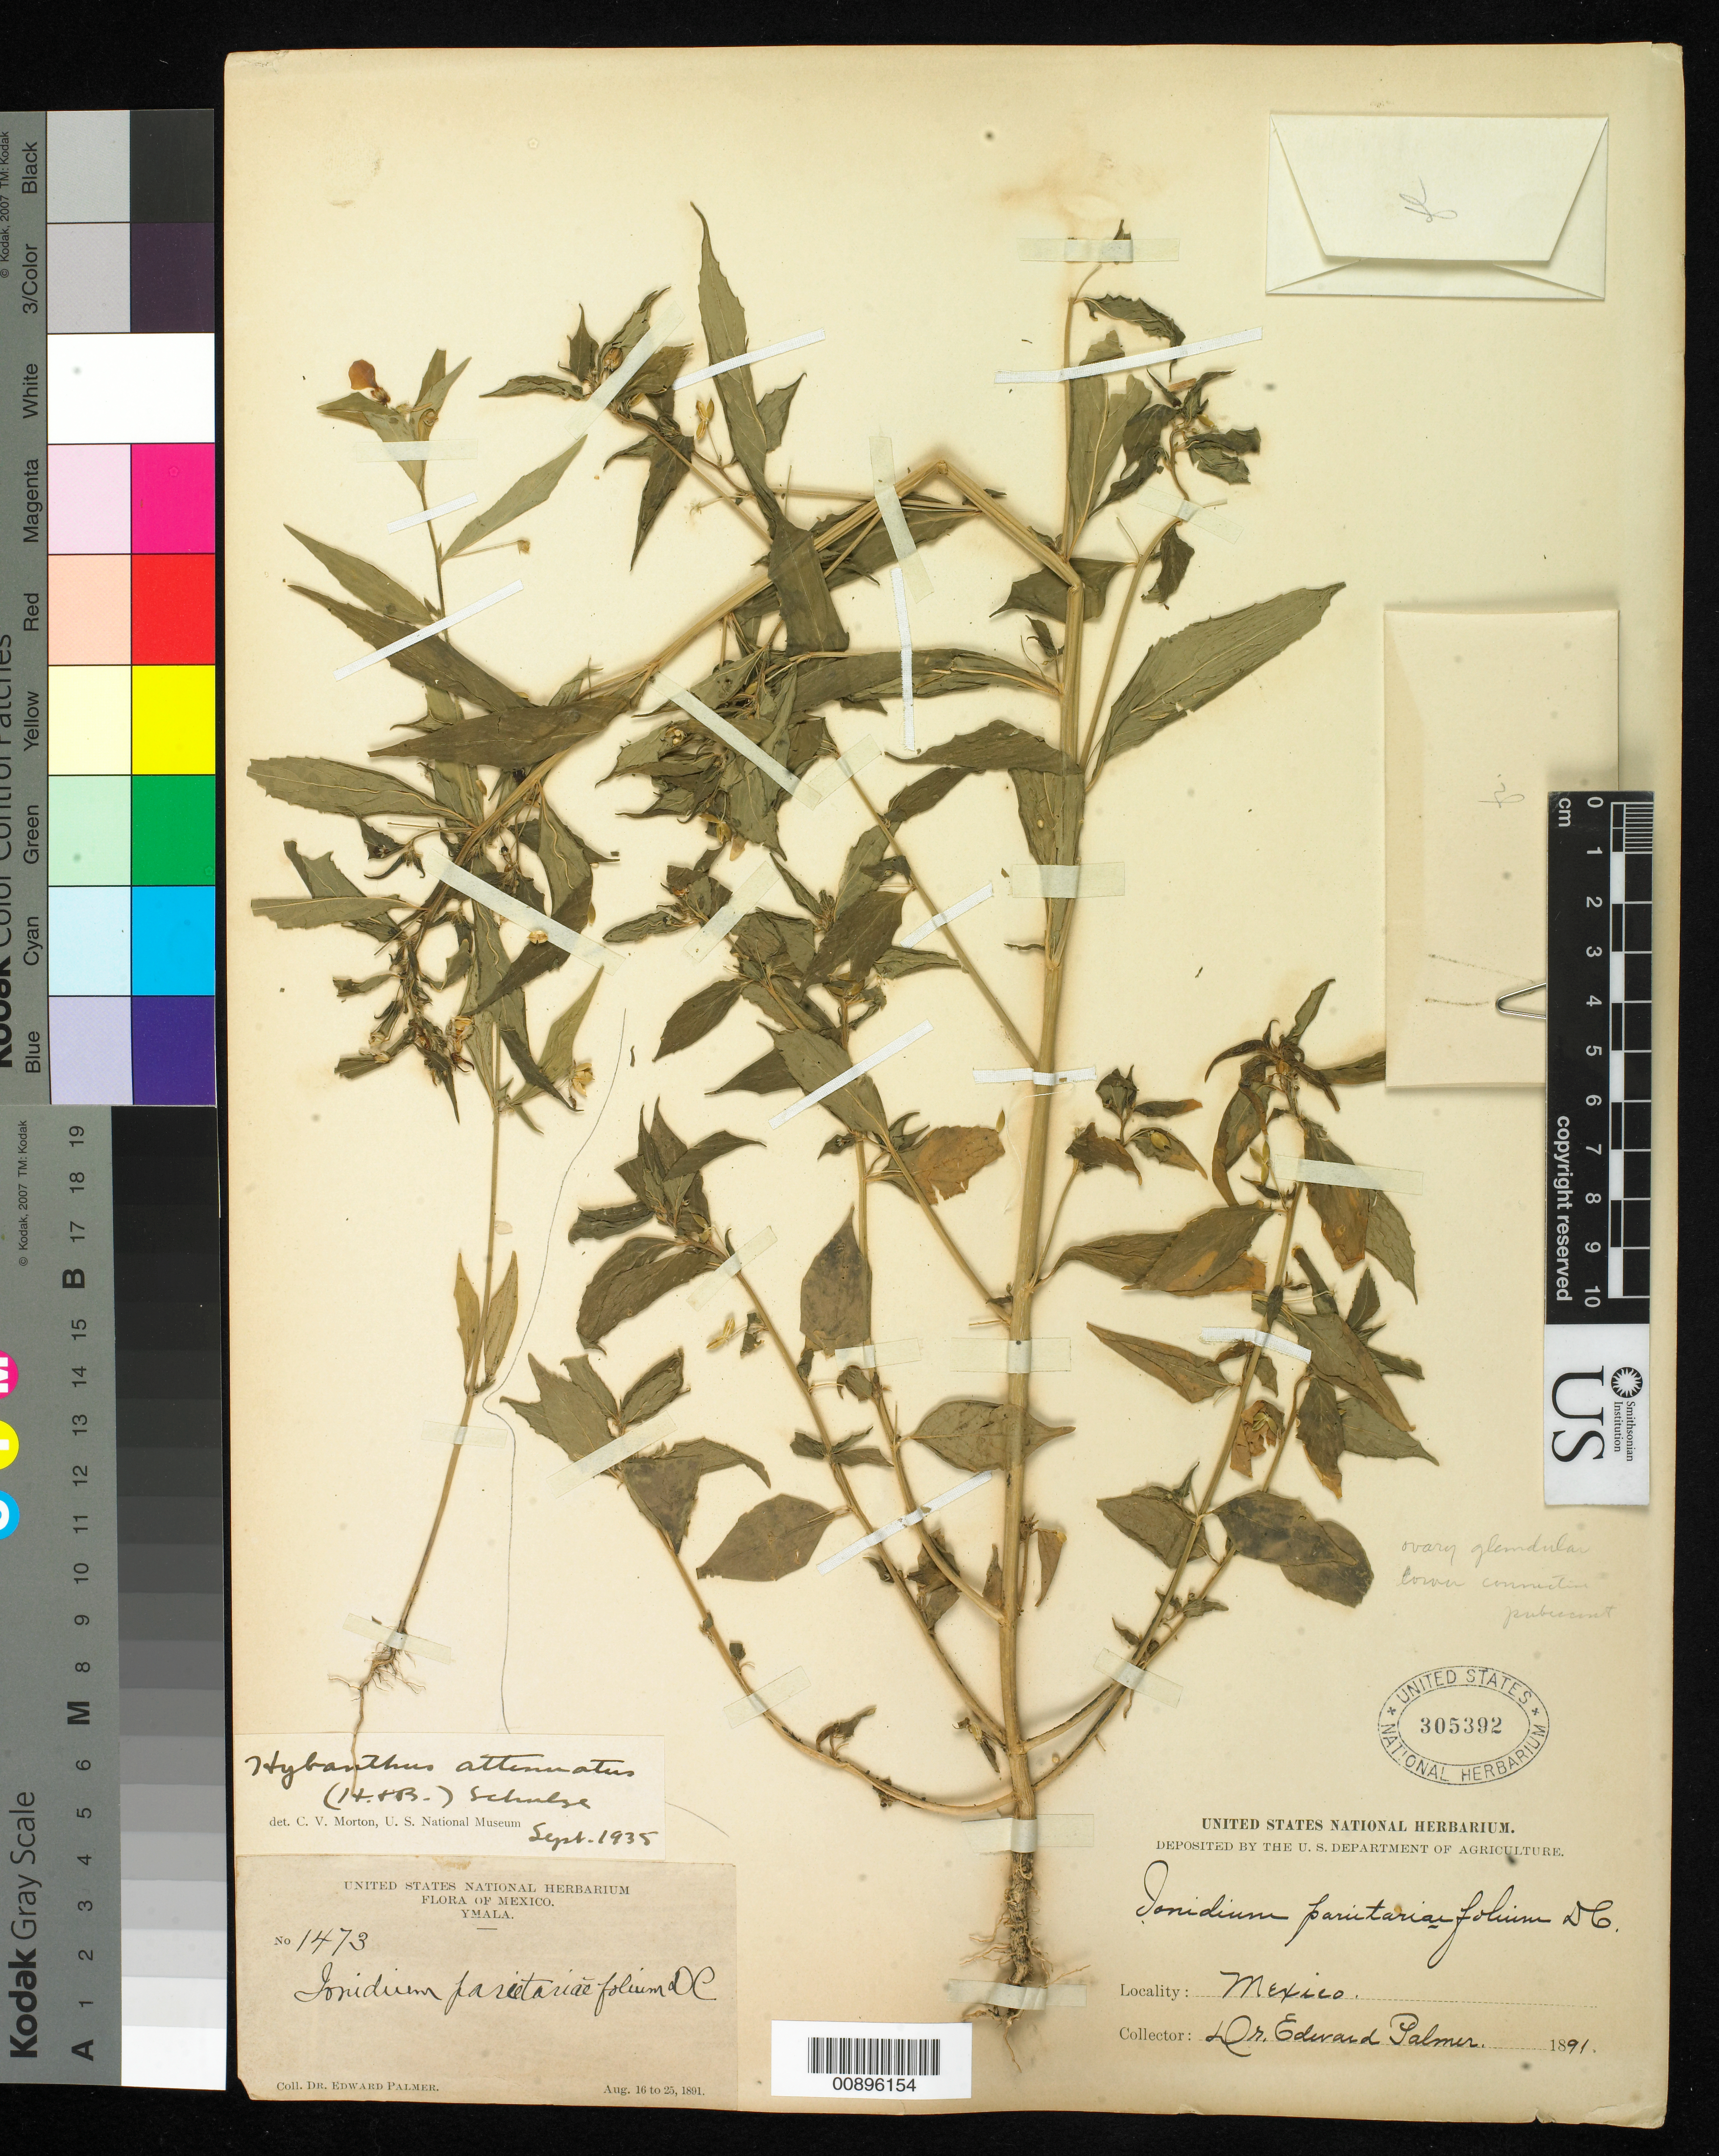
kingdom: Plantae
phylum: Tracheophyta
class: Magnoliopsida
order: Malpighiales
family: Violaceae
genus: Pombalia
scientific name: Pombalia attenuata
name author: (Humb. & Bonpl. ex Willd.) Paula-Souza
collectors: E. Palmer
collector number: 1473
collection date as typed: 16 Aug 1891 to 25 Aug 1891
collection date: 1891-08-16/1891-08-25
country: Mexico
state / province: Sinaloa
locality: Ymala, Sinaloa.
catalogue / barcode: US 305392